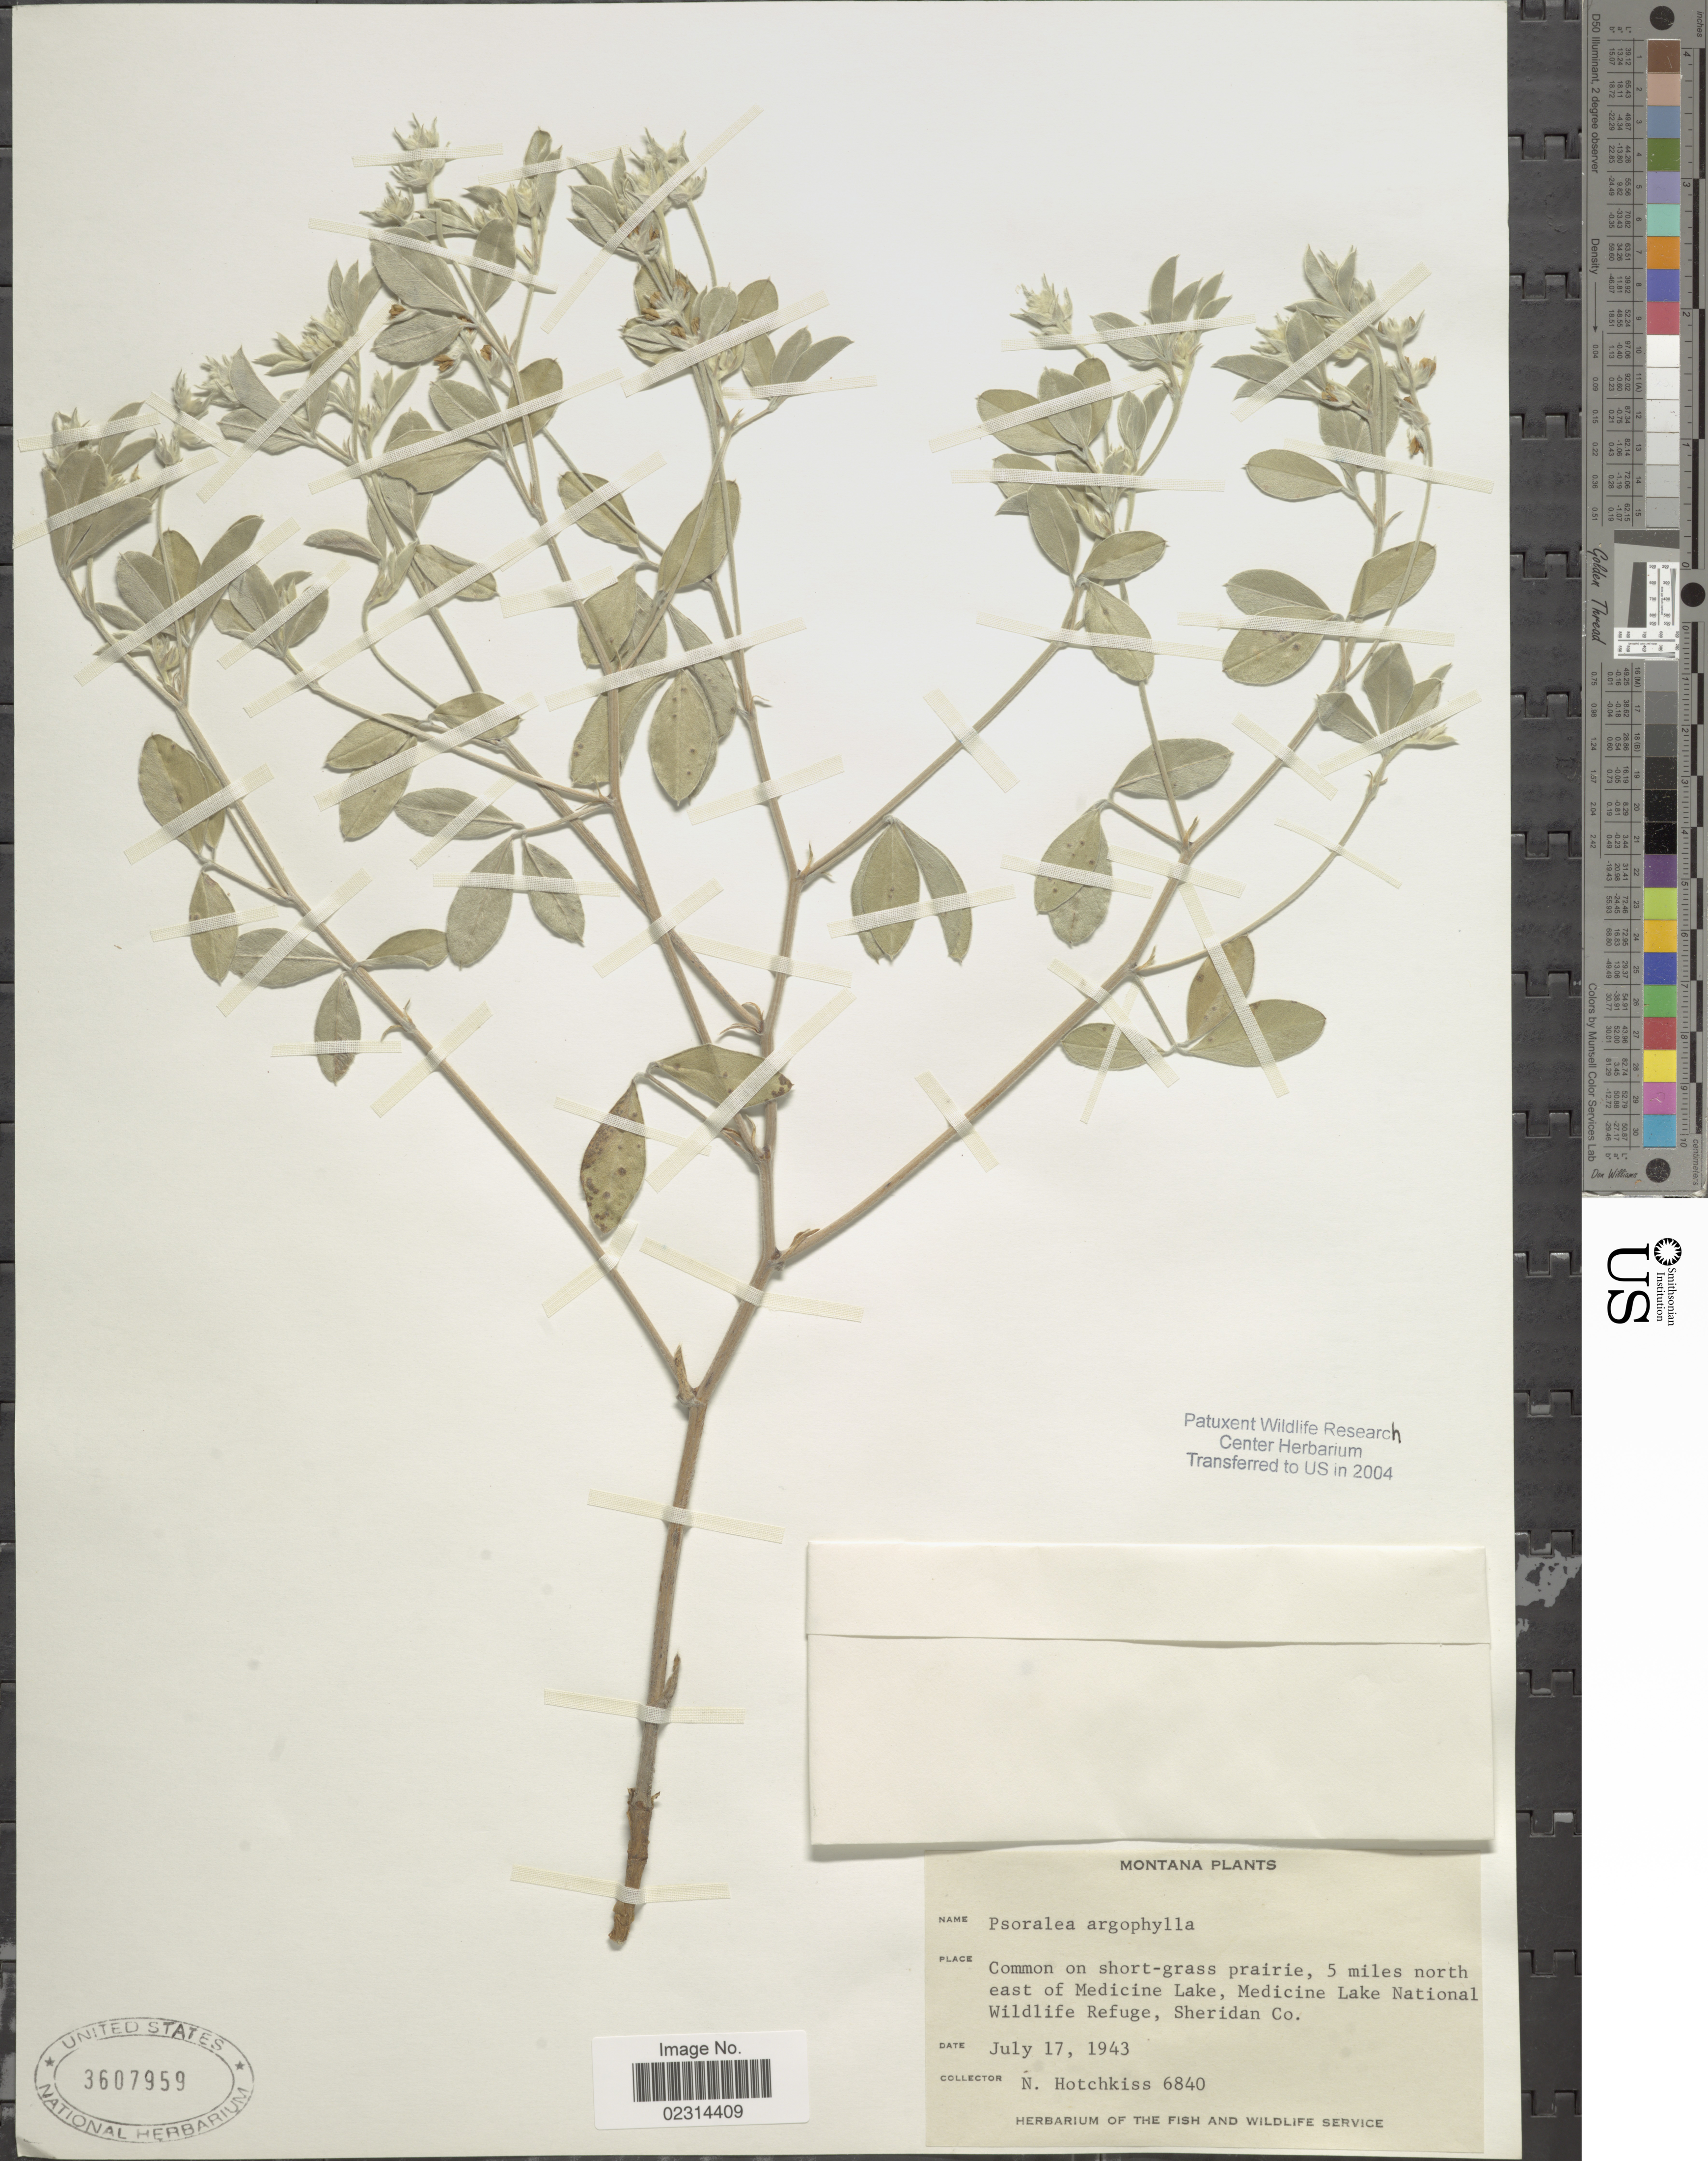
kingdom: Plantae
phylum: Tracheophyta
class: Magnoliopsida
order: Fabales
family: Fabaceae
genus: Pediomelum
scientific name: Pediomelum argophyllum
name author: (Pursh) J.W. Grimes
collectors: N. Hotchkiss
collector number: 6840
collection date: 1943-07-17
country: United States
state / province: Montana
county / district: Sheridan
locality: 5 miles NE of Medicine Lake, Medicine Lake National Wildlife Refuge.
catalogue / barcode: US 3607959